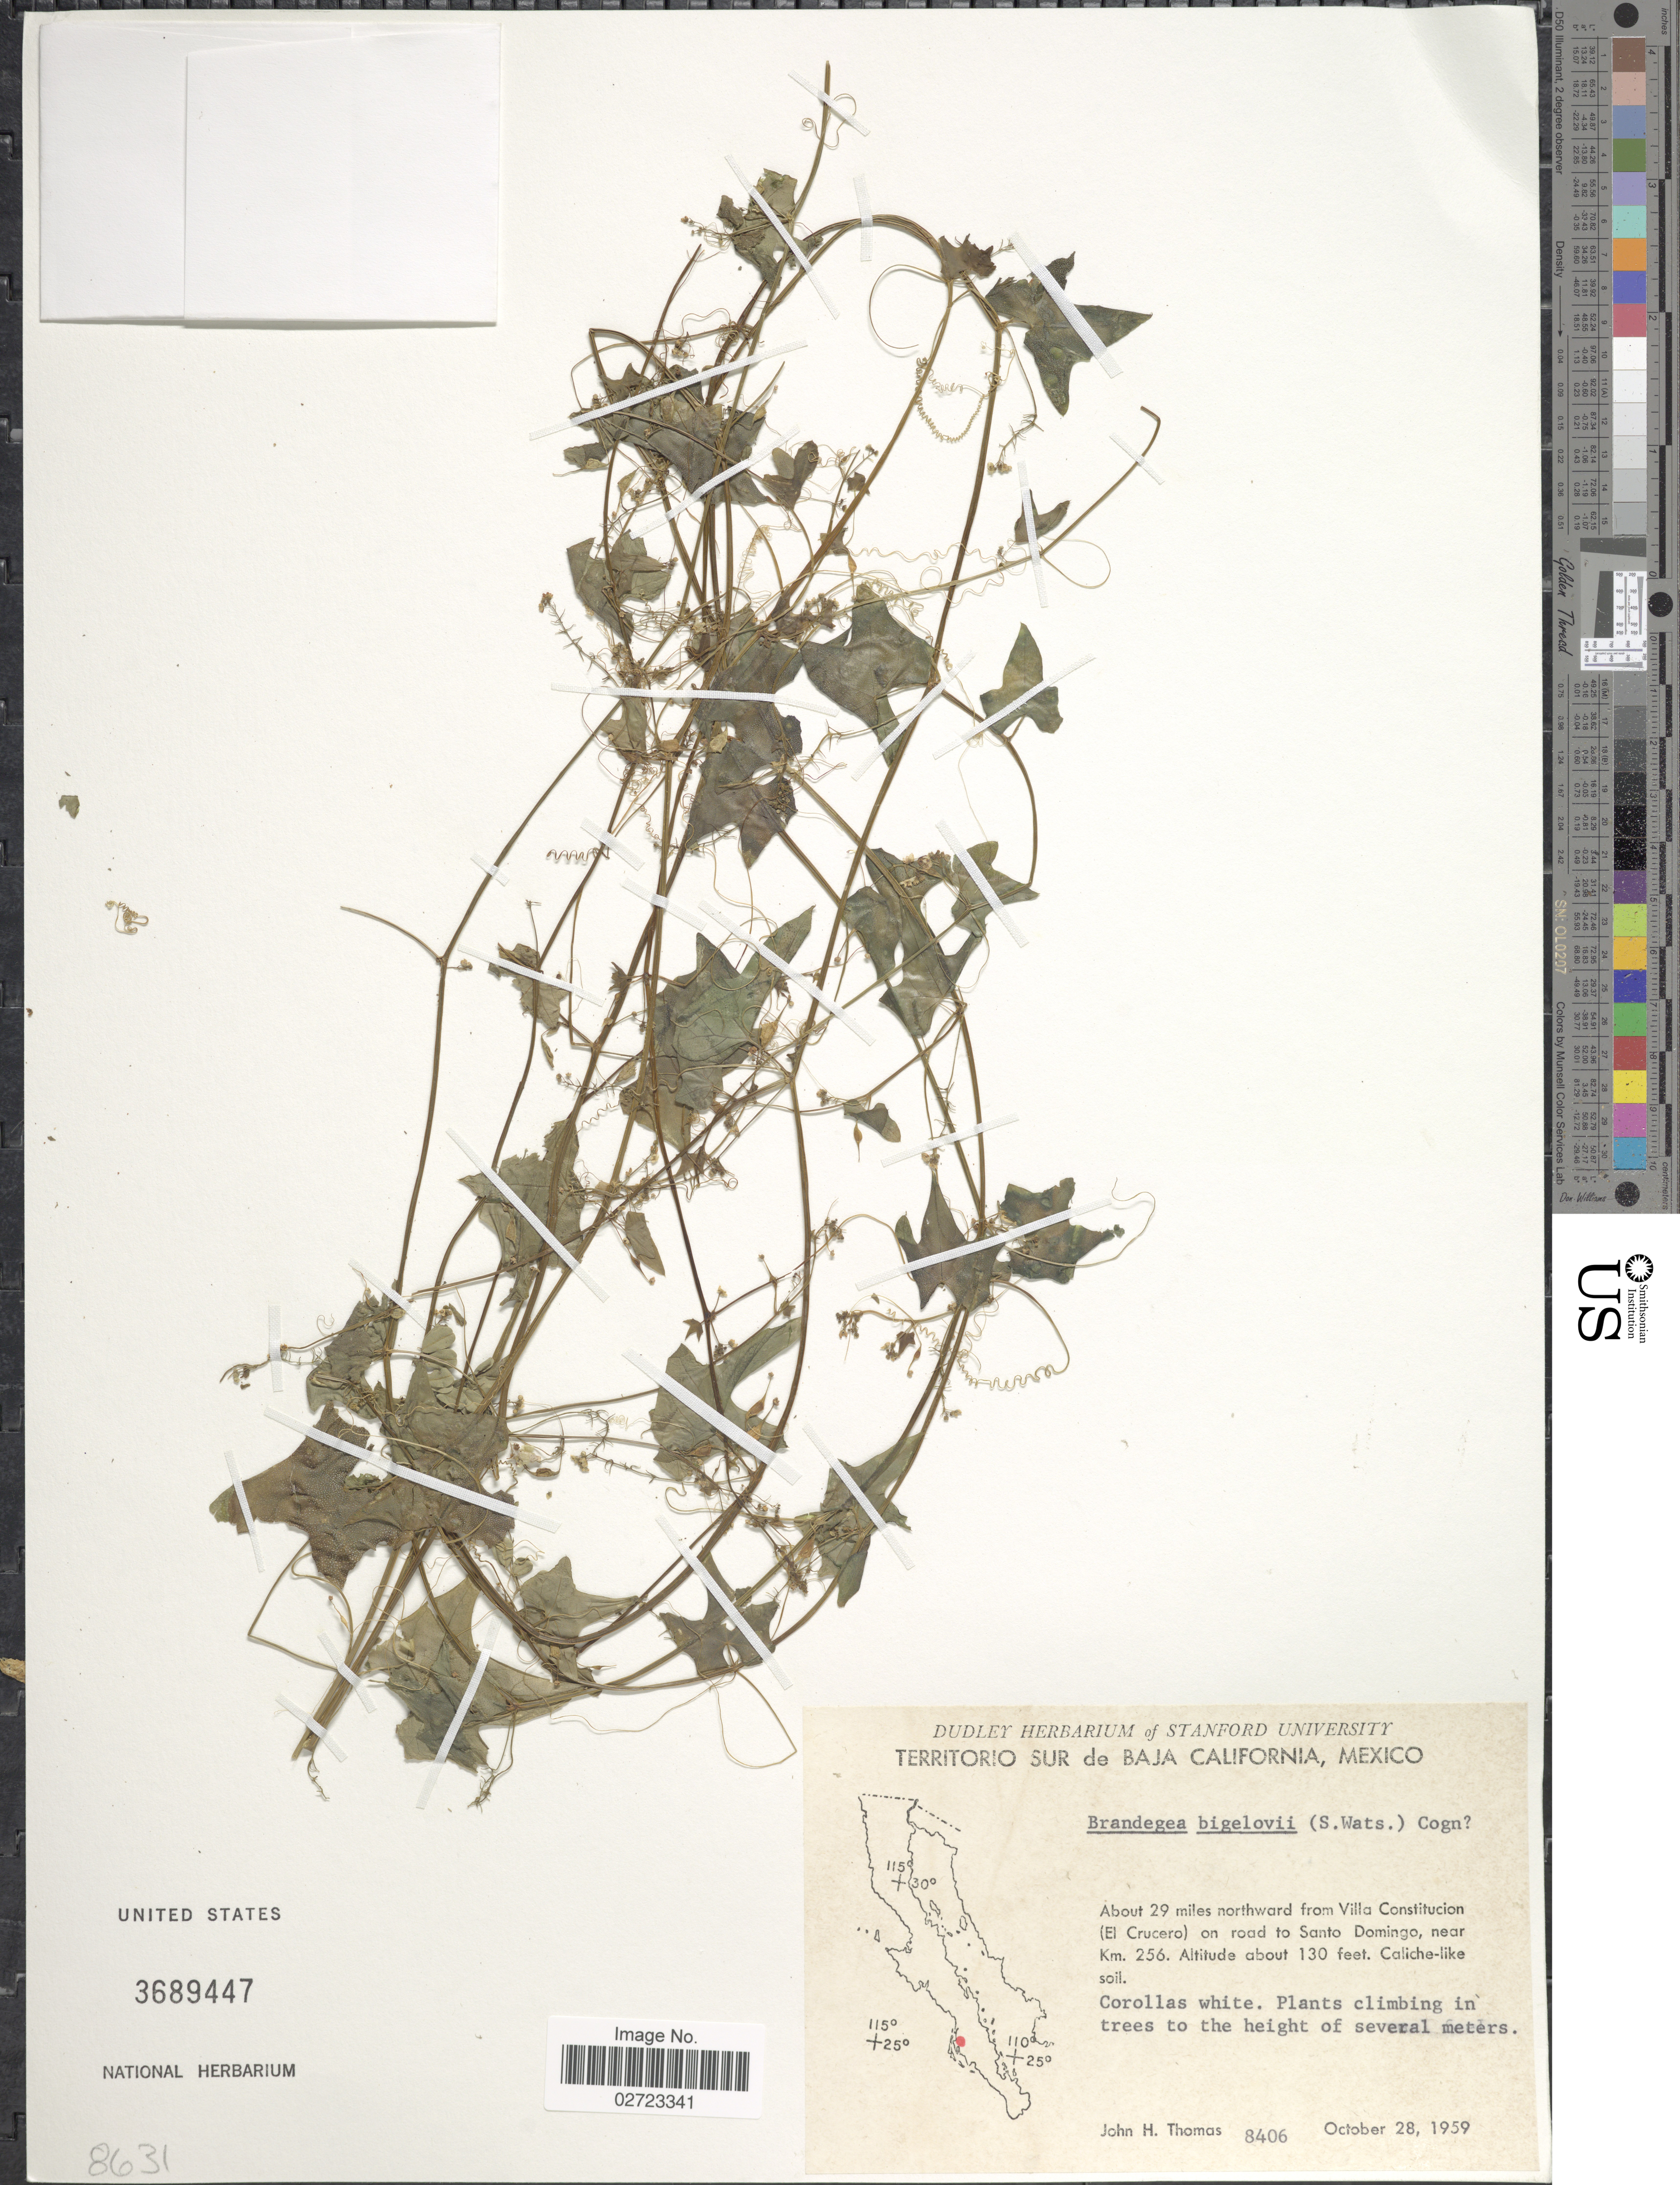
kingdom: Plantae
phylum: Tracheophyta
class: Magnoliopsida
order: Cucurbitales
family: Cucurbitaceae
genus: Brandegea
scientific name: Brandegea bigelovii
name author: (Watson) Cogn.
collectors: J. H. Thomas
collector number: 8406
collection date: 1959-10-28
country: Mexico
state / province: Baja California Sur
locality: Territorio Sur de Baja California, about 29 miles northward from Villa Constitucion (El Crucero) on road to Santo Domingo, near Km. 256.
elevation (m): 40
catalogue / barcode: US 3689447